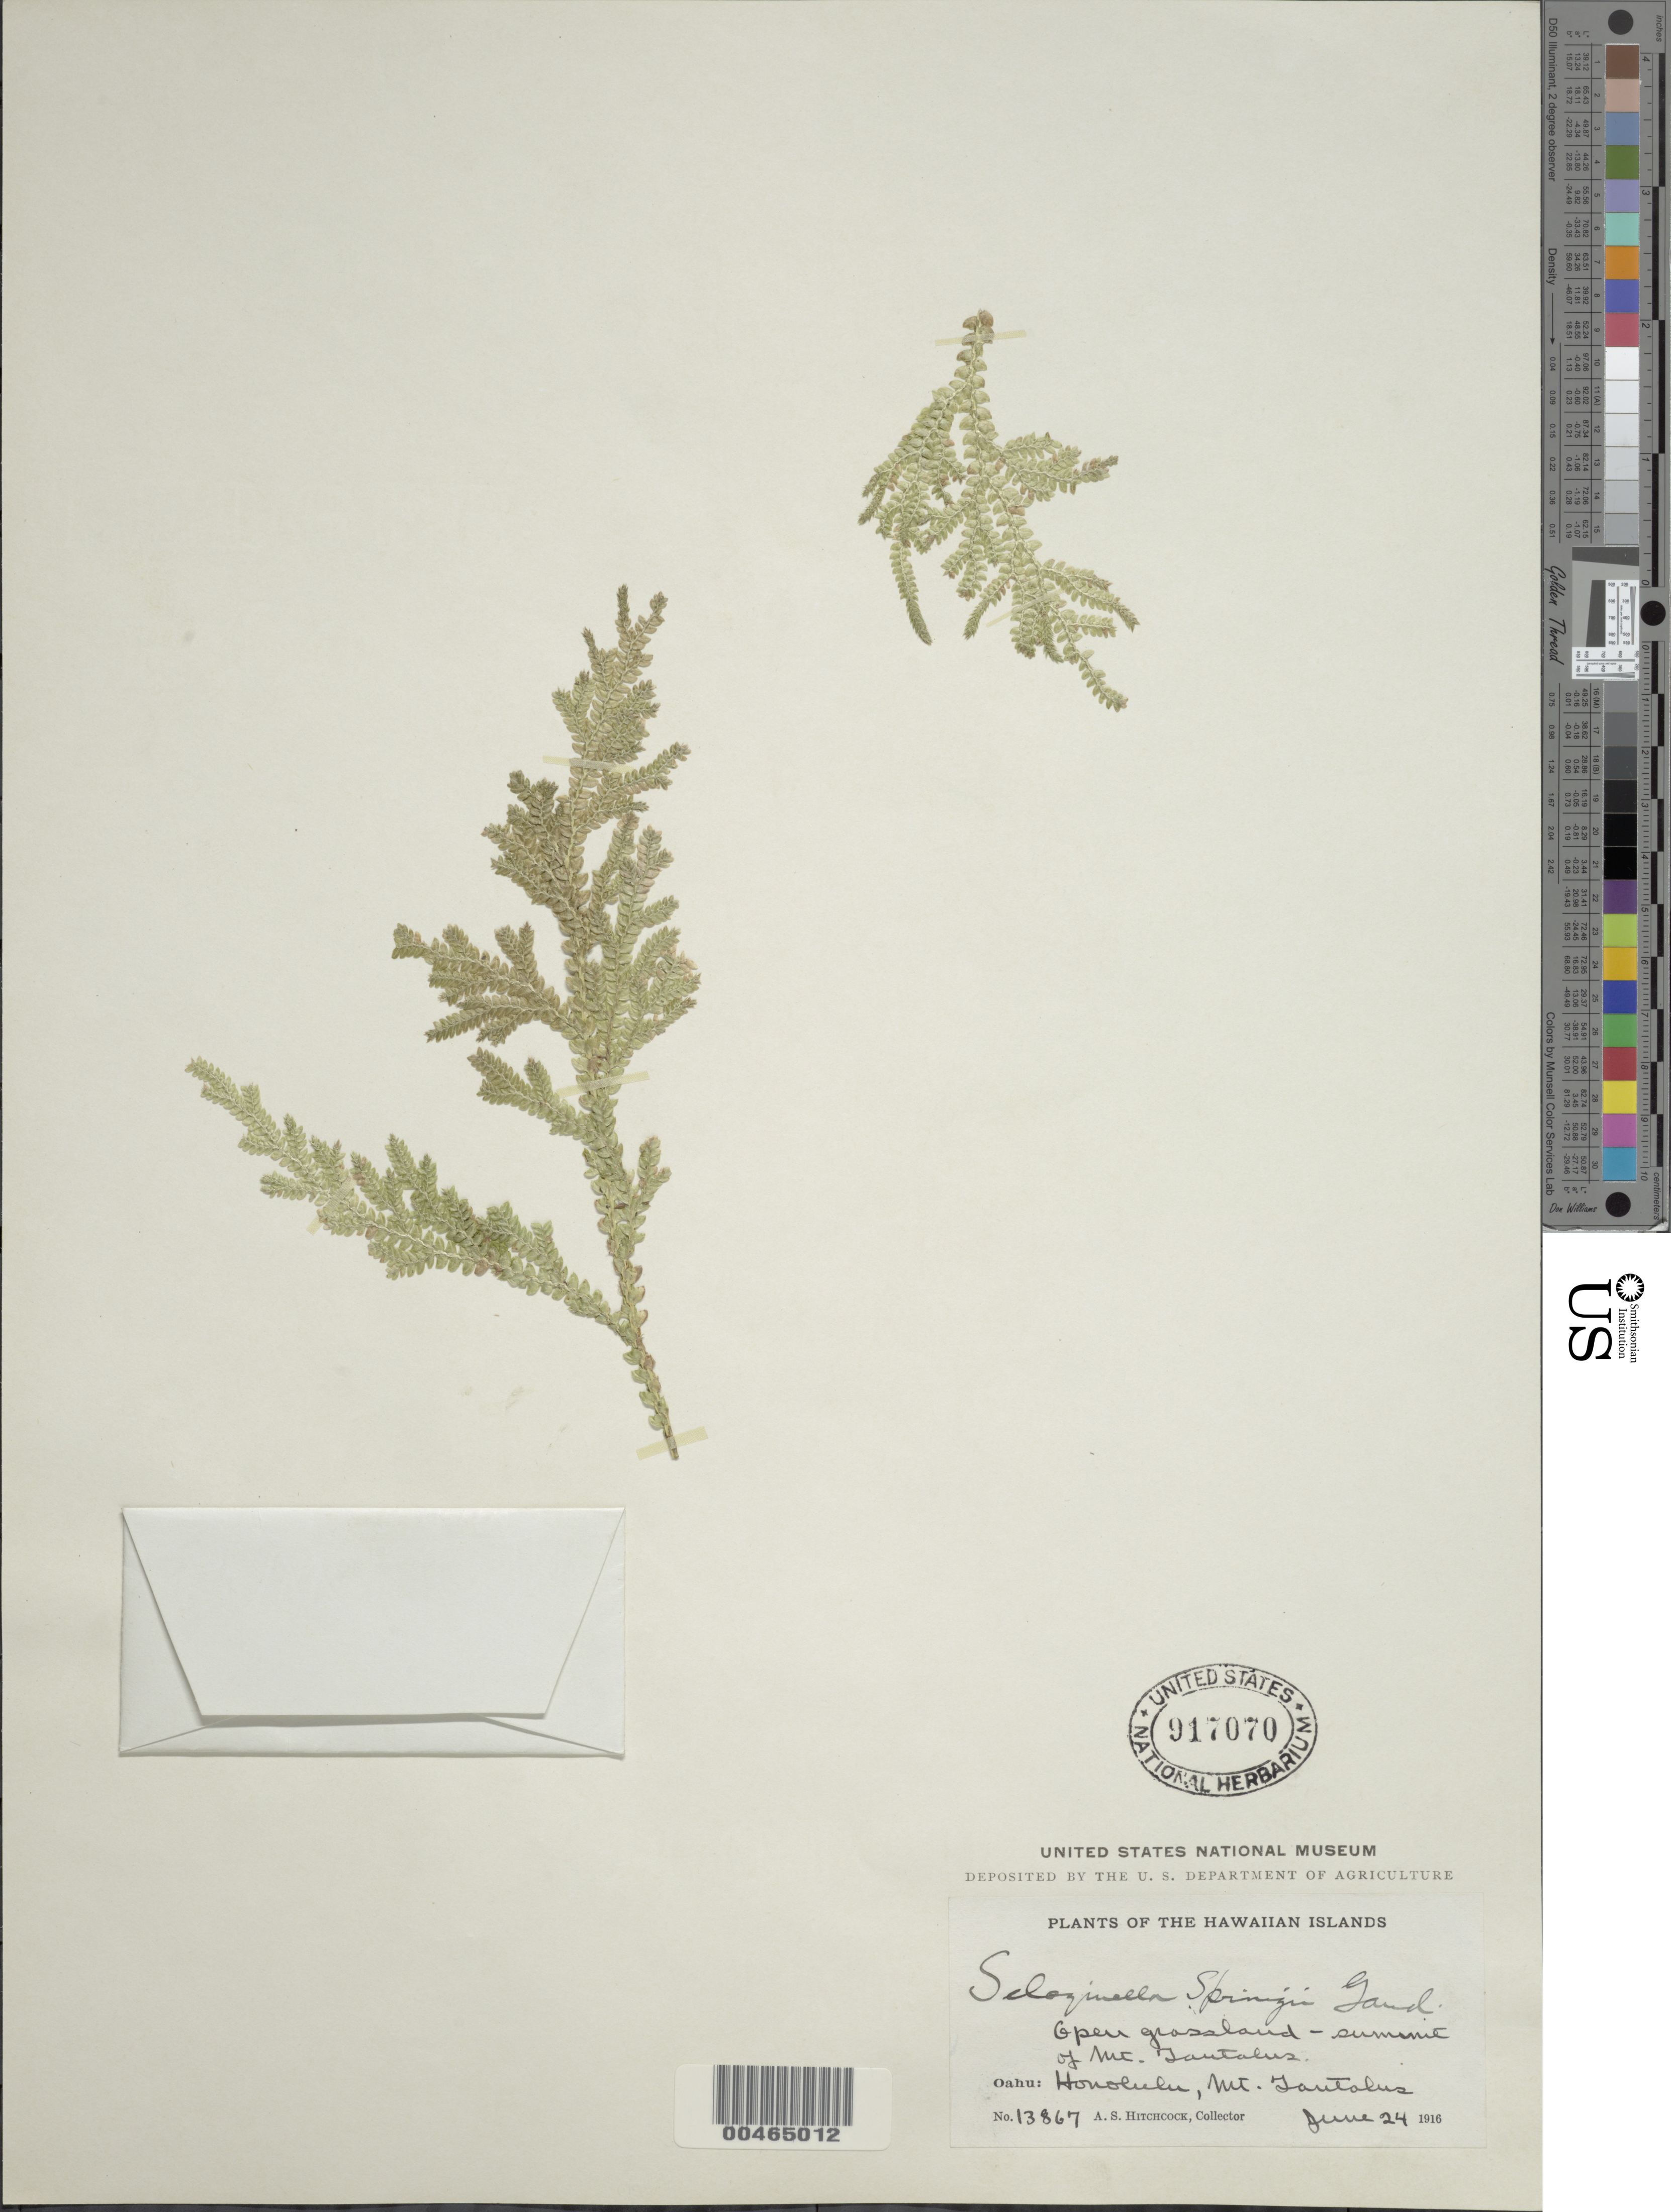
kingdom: Plantae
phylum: Tracheophyta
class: Lycopodiopsida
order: Selaginellales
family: Selaginellaceae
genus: Selaginella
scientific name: Selaginella arbuscula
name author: (Kualf.) Spring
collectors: A. S. Hitchcock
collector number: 13867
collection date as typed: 24 Jun 1916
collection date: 1916-06-24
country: United States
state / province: Hawaii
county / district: Honolulu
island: Oahu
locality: Summit of Mount Tantalus, Honolulu, Oahu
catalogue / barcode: US 917070